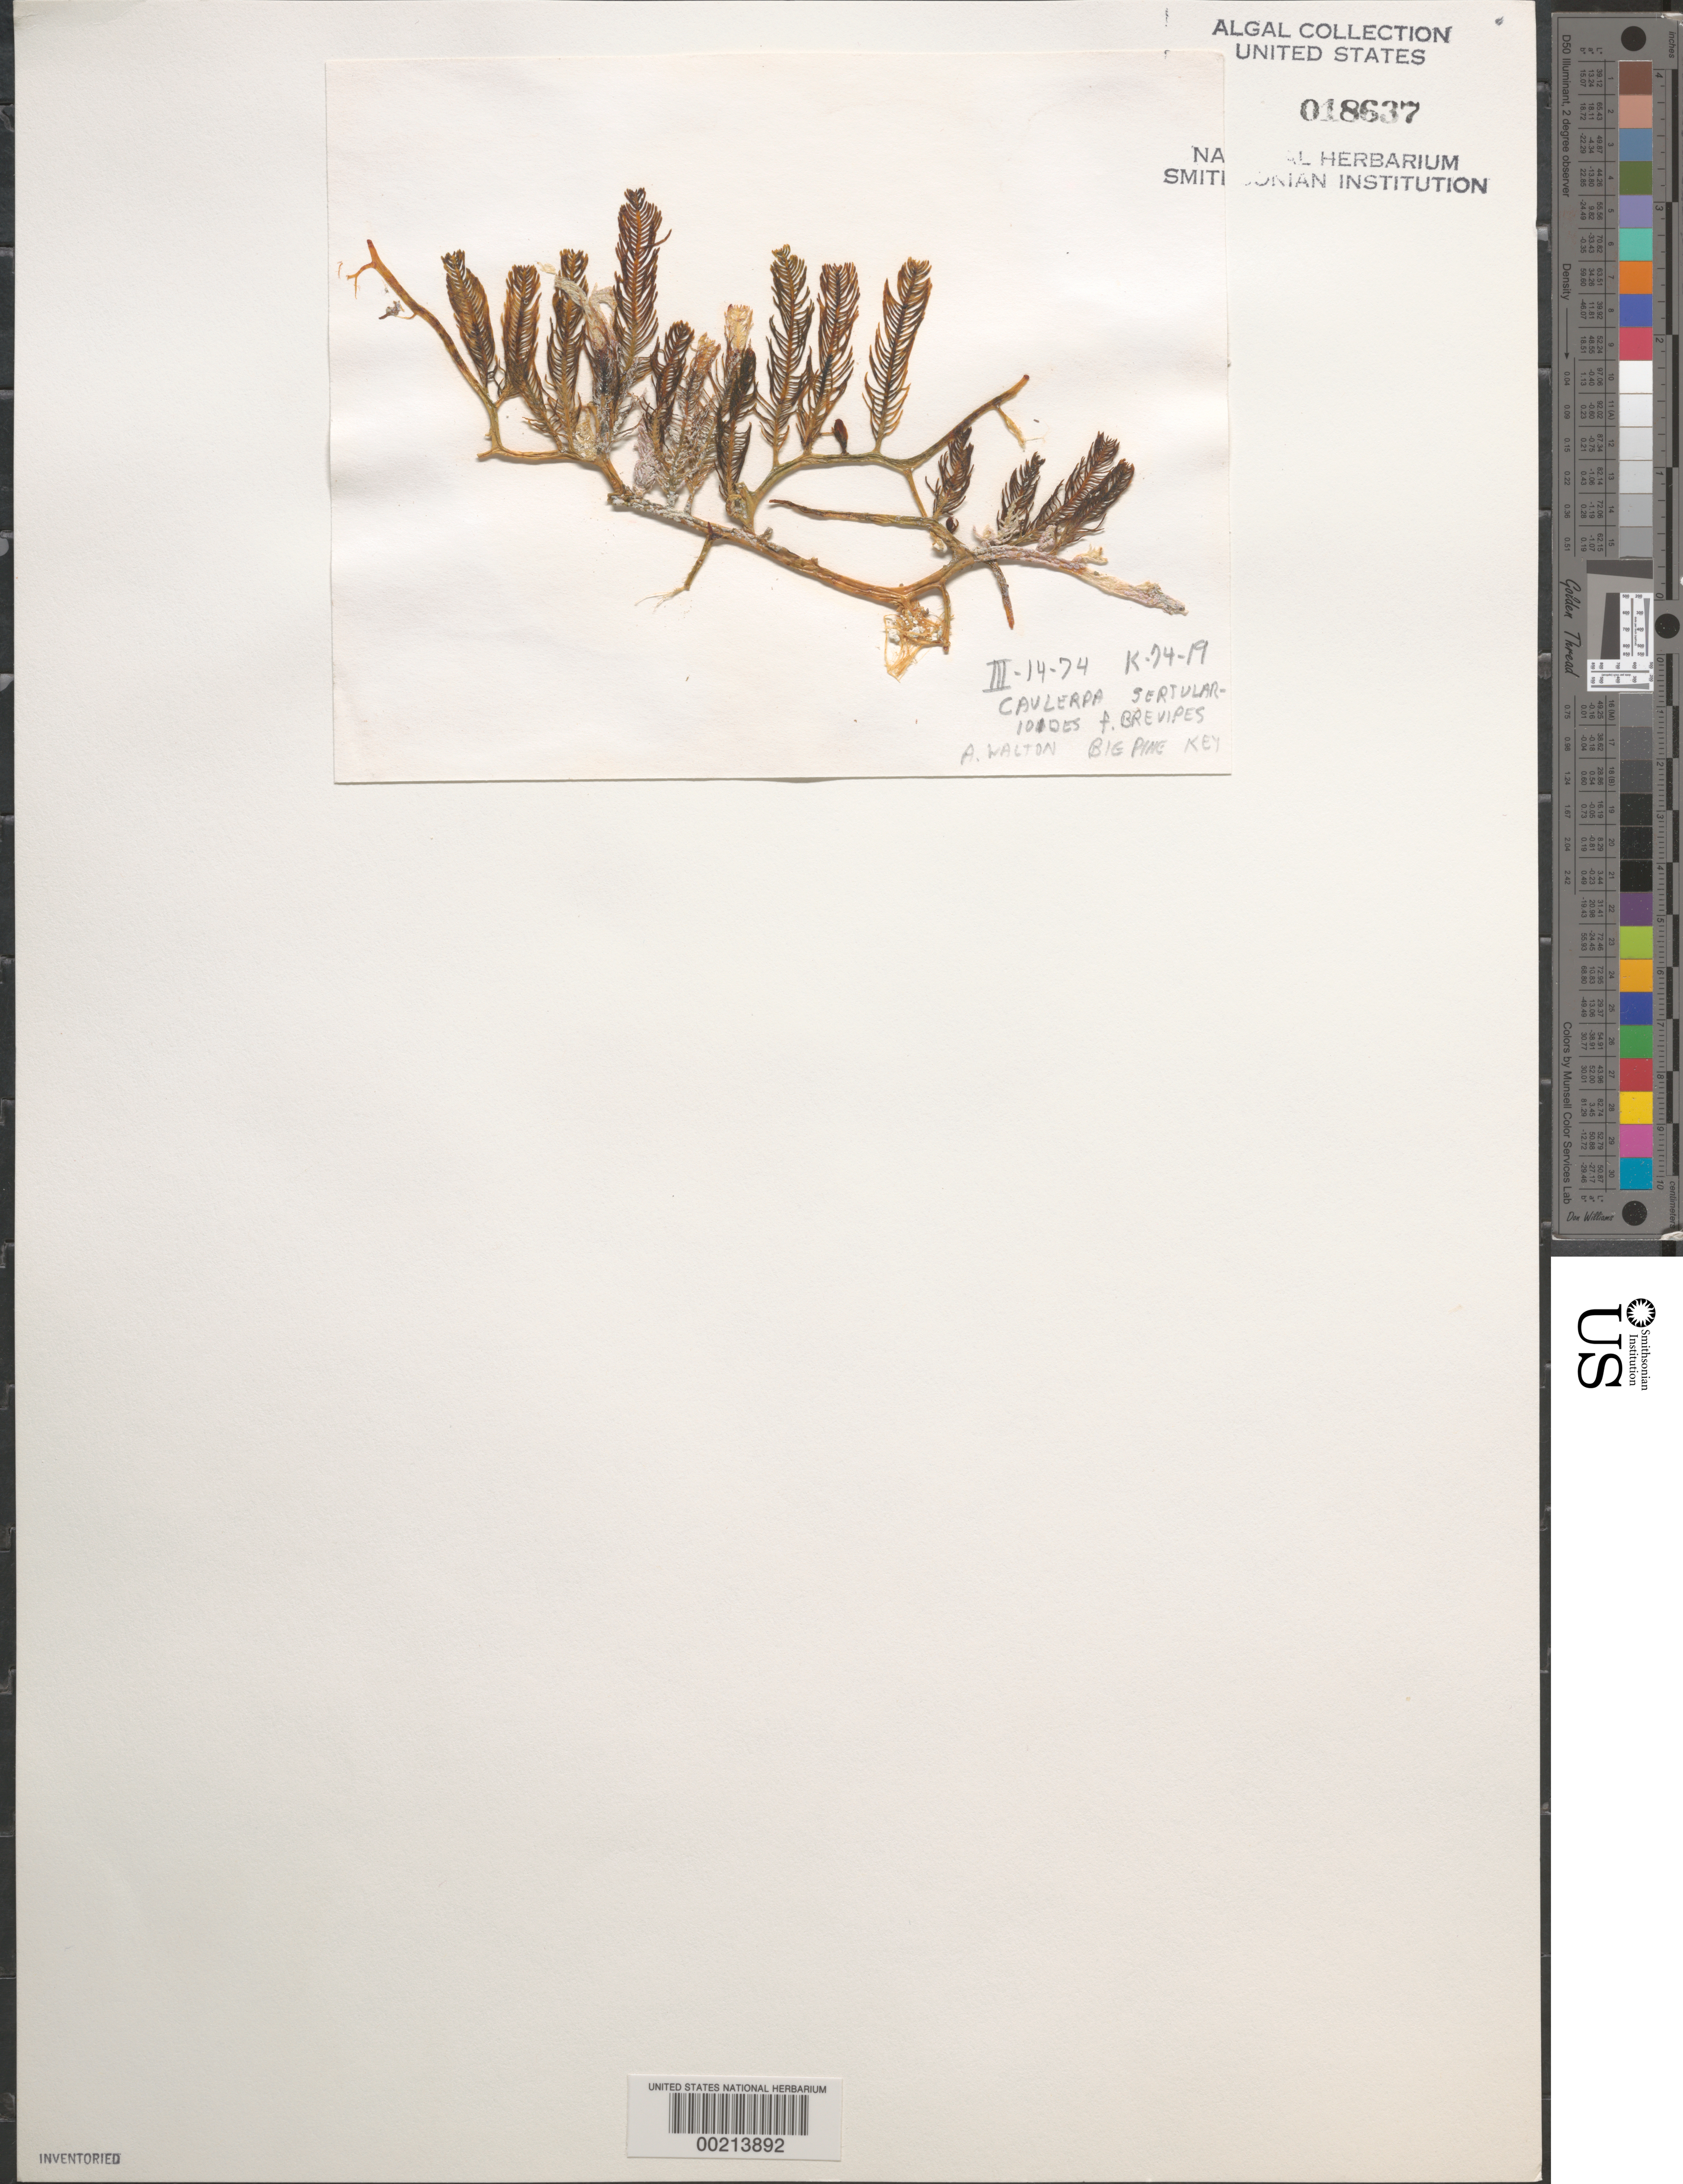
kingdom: Plantae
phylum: Chlorophyta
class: Ulvophyceae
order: Bryopsidales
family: Caulerpaceae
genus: Caulerpa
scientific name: Caulerpa sertularioides f. brevipes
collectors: A. Walton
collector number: K-74-19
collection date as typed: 14 Mar 1974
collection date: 1974-03-14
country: United States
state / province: Florida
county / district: Monroe County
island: Big Pine Key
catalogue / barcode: US 18637